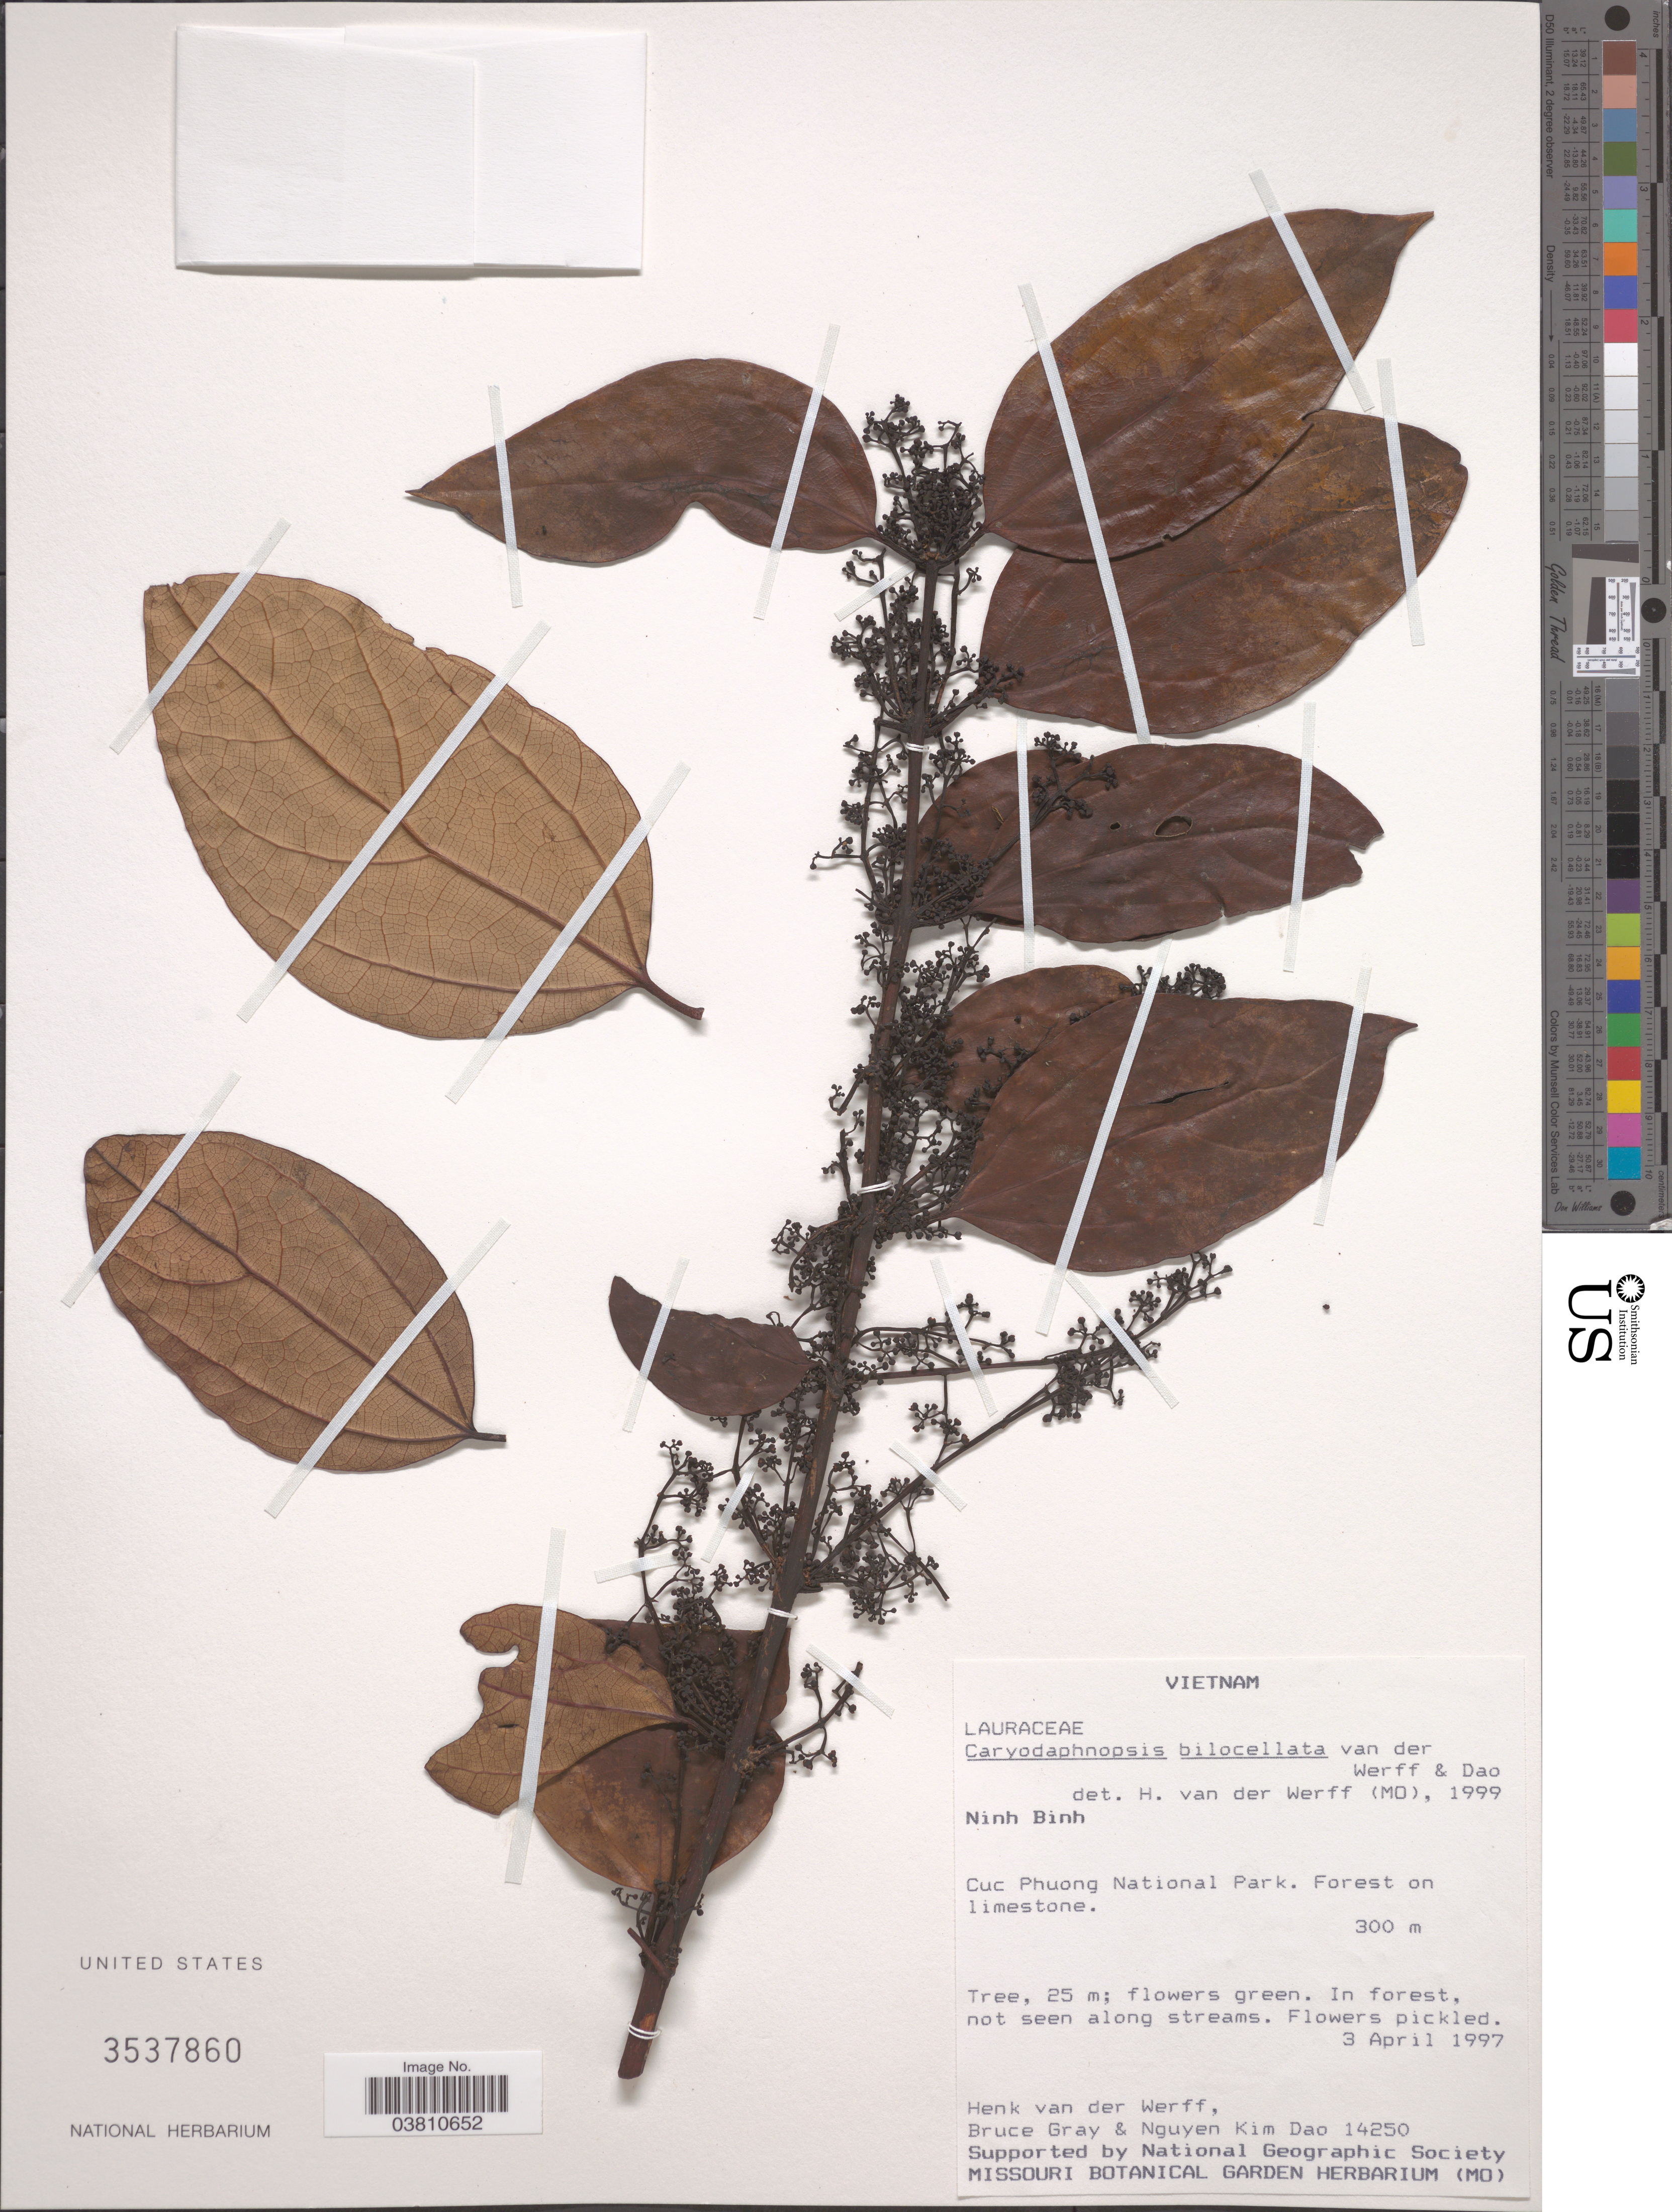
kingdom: Plantae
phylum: Tracheophyta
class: Magnoliopsida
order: Laurales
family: Lauraceae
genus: Caryodaphnopsis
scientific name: Caryodaphnopsis bilocellata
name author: van der Werff & Dao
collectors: H. van der Werff, B. Gray & N. Dao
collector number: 14250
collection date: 1997-04-03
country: Vietnam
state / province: Ninh Binh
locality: Cuc Phuong National Park.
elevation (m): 300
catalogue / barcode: US 3537860